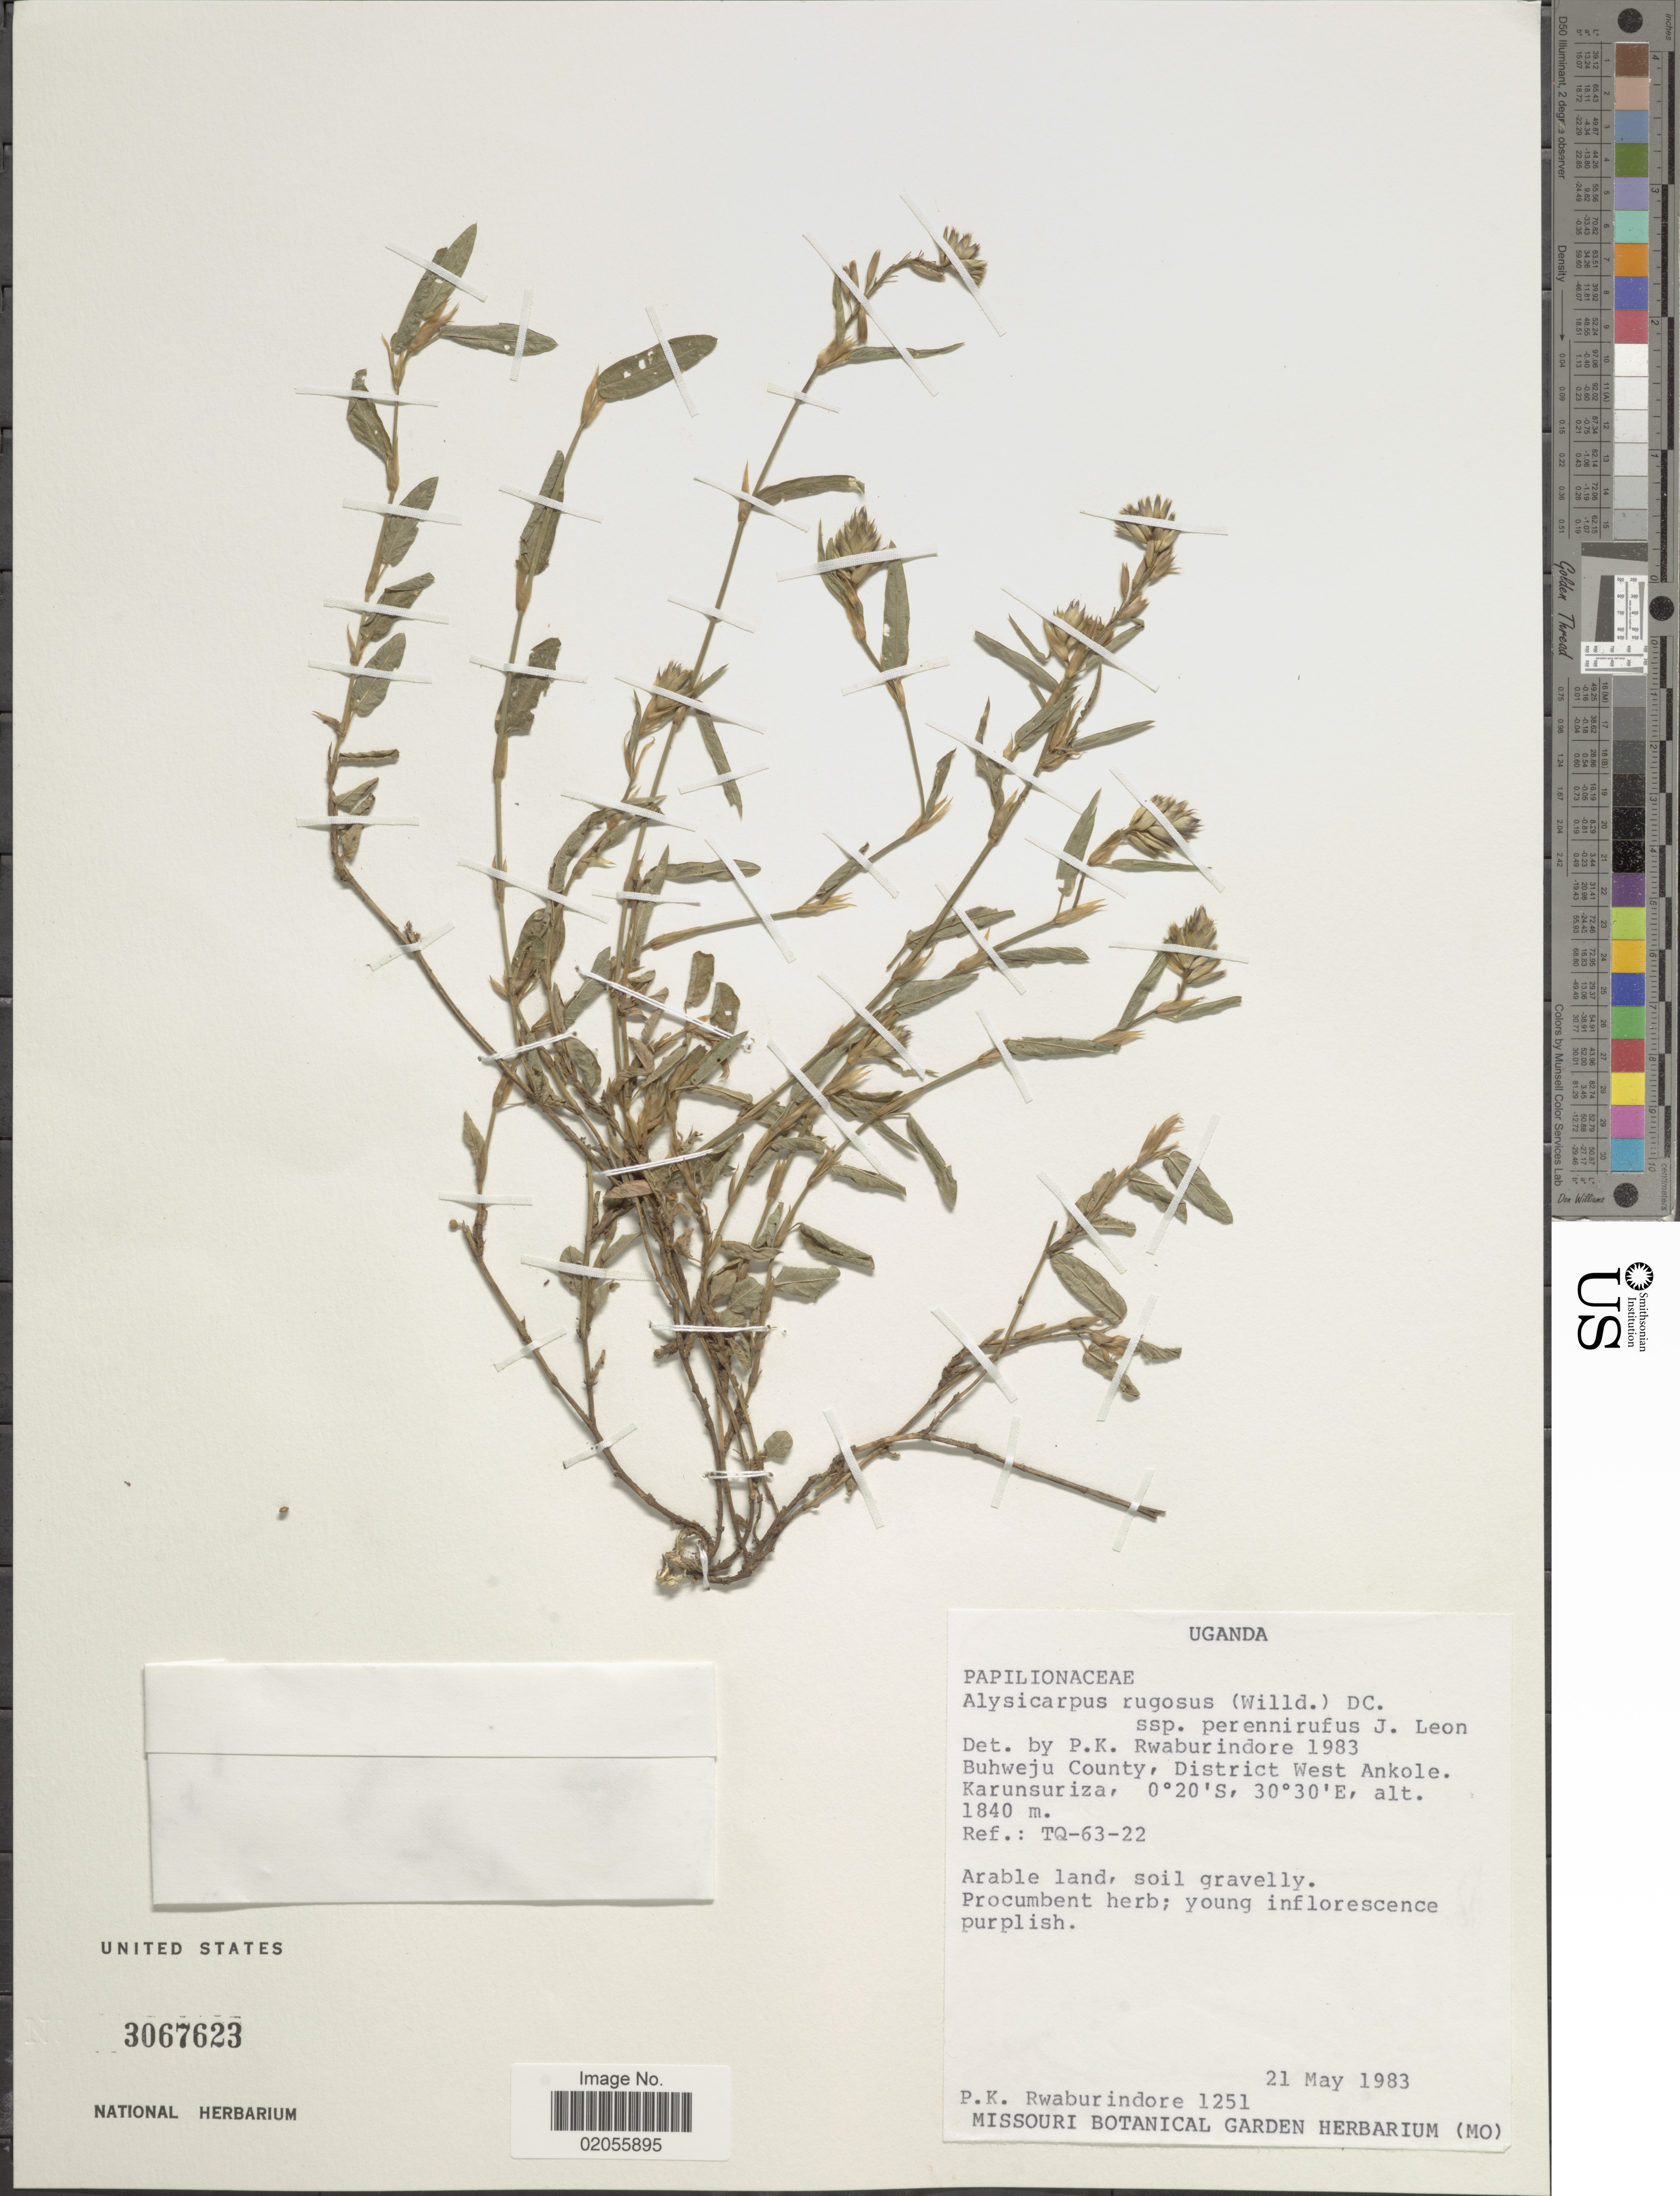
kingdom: Plantae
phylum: Tracheophyta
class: Magnoliopsida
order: Fabales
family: Fabaceae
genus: Alysicarpus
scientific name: Alysicarpus rugosus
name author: (Willd.) DC.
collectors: P. Rwaburindore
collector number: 1251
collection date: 1983-05-21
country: Uganda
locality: Buhweju County, District West Ankole Karunsuriza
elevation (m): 1840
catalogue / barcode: US 3067623